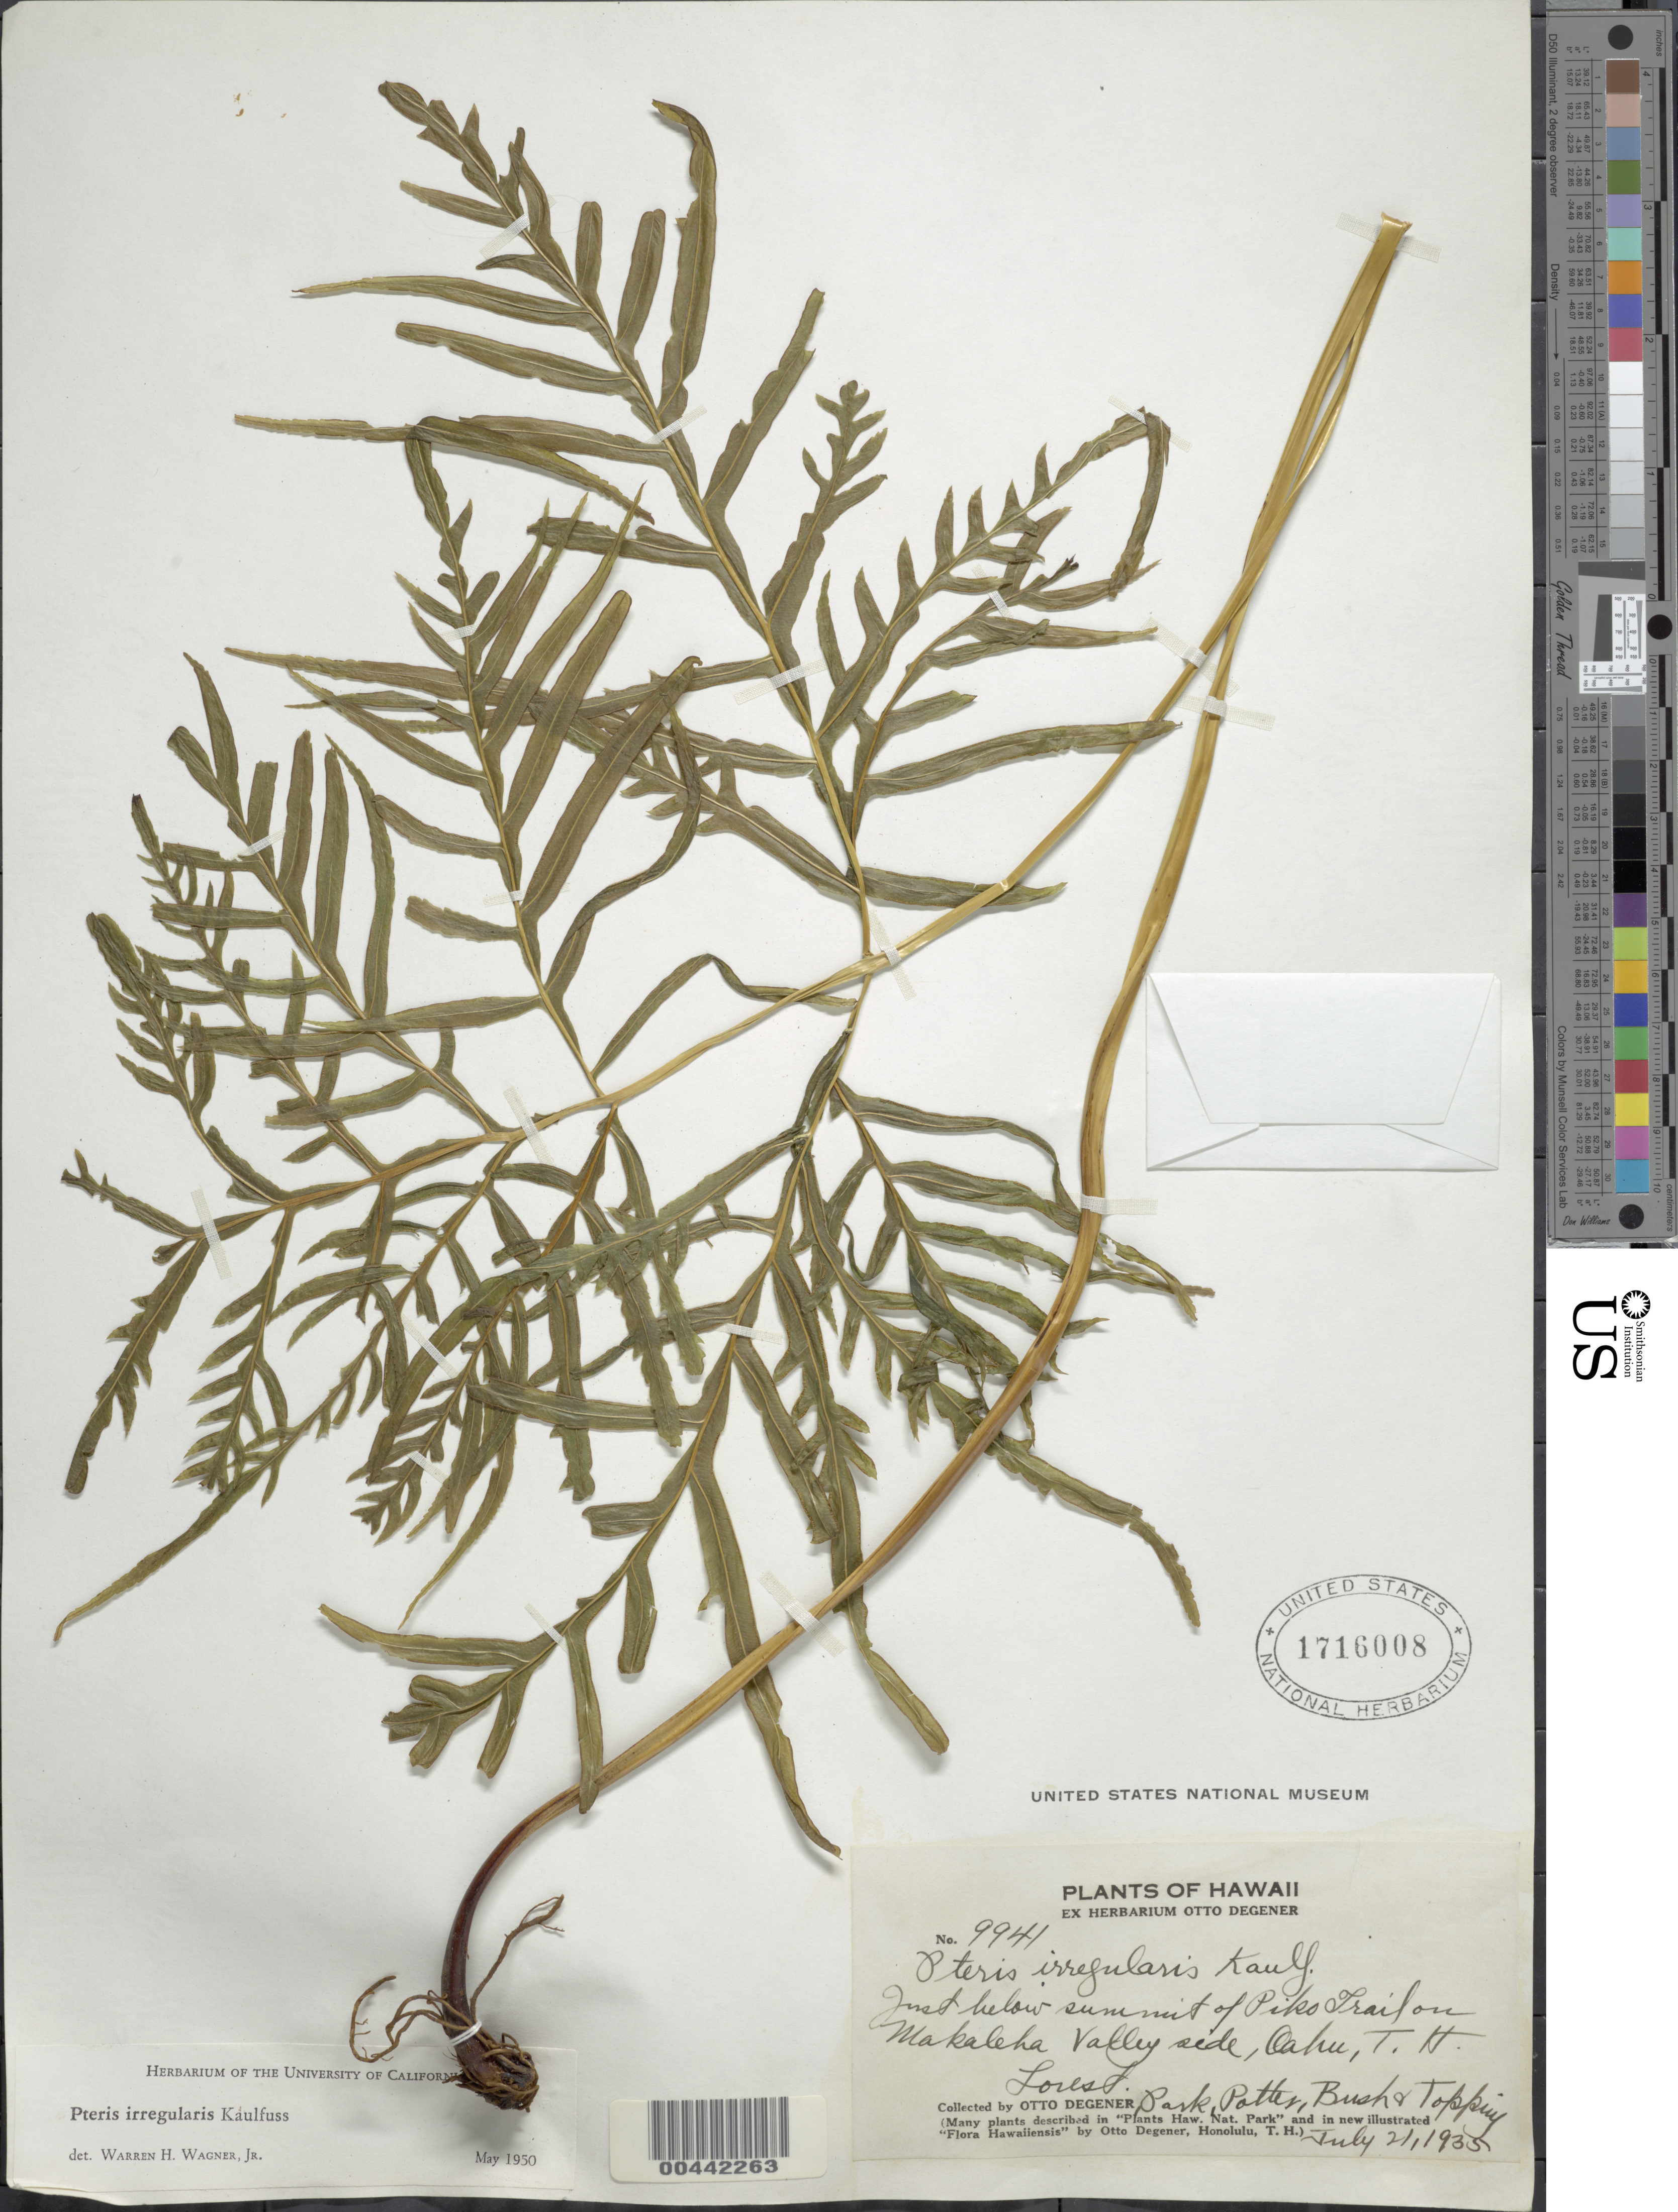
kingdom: Plantae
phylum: Tracheophyta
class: Polypodiopsida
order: Polypodiales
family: Pteridaceae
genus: Pteris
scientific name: Pteris irregularis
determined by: Wagner, W. H.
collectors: O. Degener, Park, Potter, B. F. Bush & D. L. Topping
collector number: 9941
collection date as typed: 21 Jul 1935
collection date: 1935-07-21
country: United States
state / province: Hawaii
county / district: Honolulu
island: Oahu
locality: Just below summit of Piko Trail on Makaleha Valley side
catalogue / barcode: US 1716008